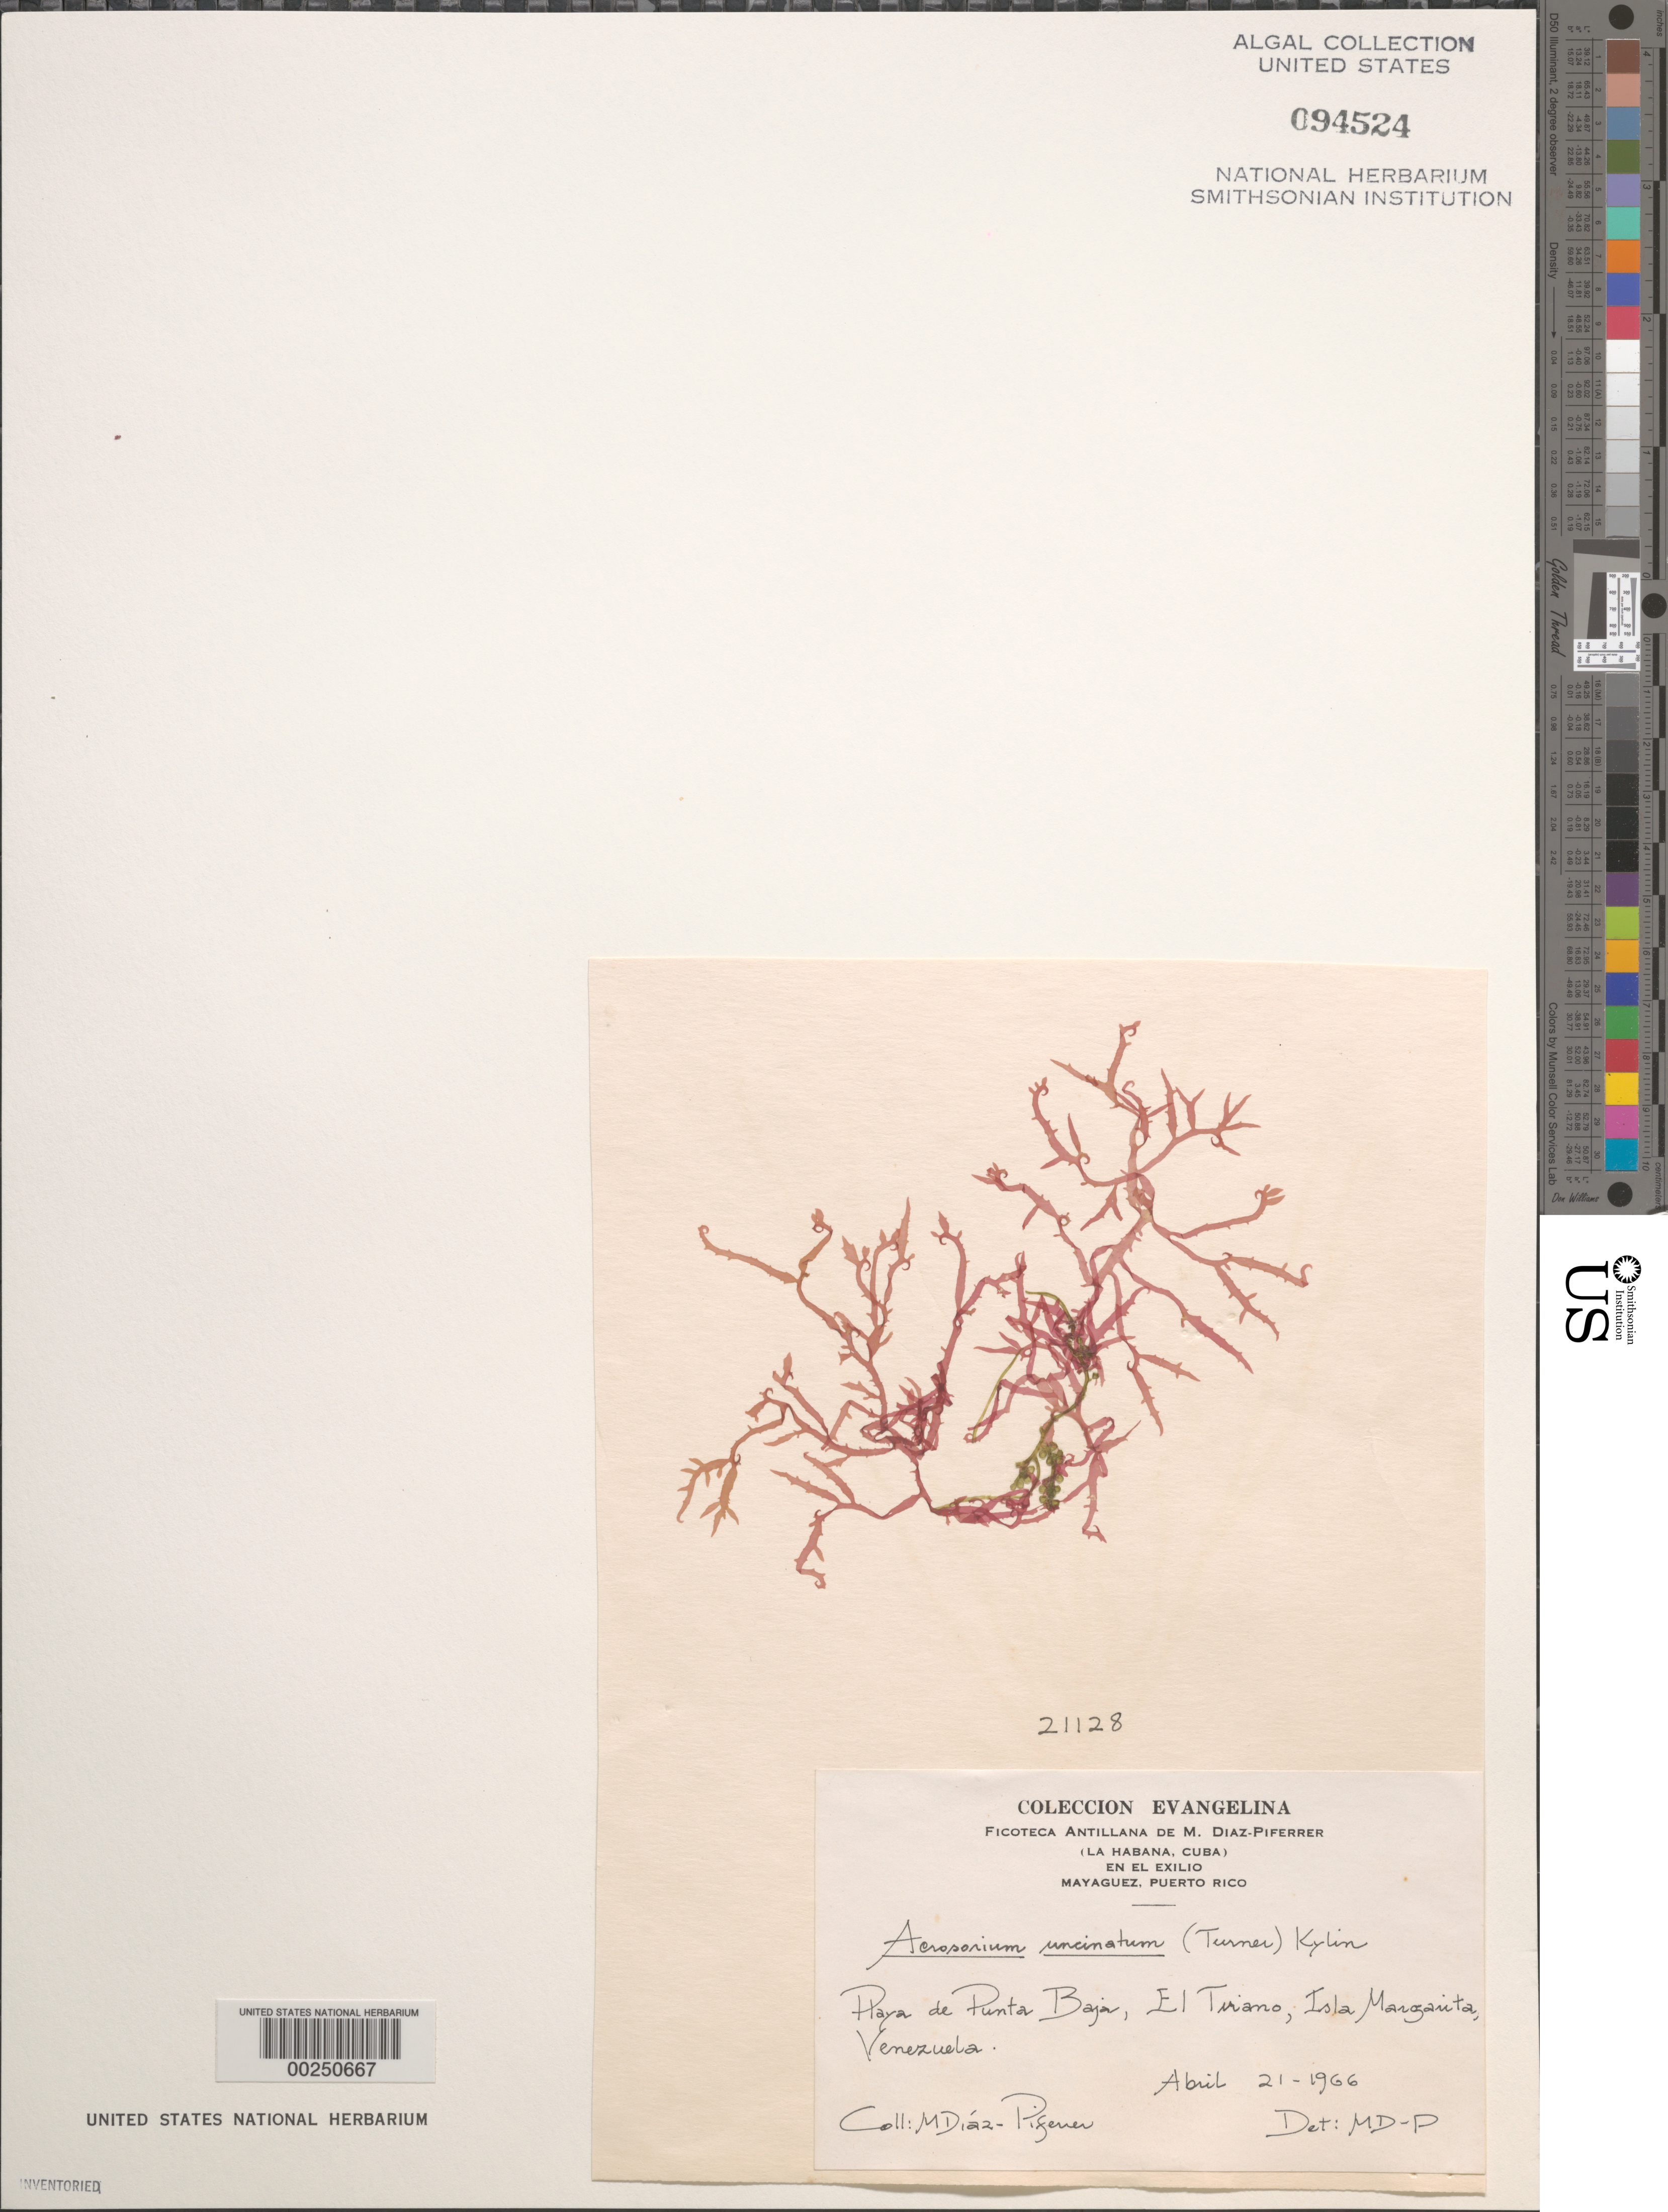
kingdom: Plantae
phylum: Rhodophyta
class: Florideophyceae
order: Ceramiales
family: Delesseriaceae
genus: Cryptopleura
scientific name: Cryptopleura ramosa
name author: (Huds.) L.M. Newton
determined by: Algae name updating Project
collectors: M. Diaz-Piferrer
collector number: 21128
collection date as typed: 21 Apr 1966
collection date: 1966-04-21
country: Venezuela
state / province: Nueva Esparta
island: Margarita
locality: Playa de Punta Baja, El Tirano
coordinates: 11 N, 64 W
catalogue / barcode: US 94524